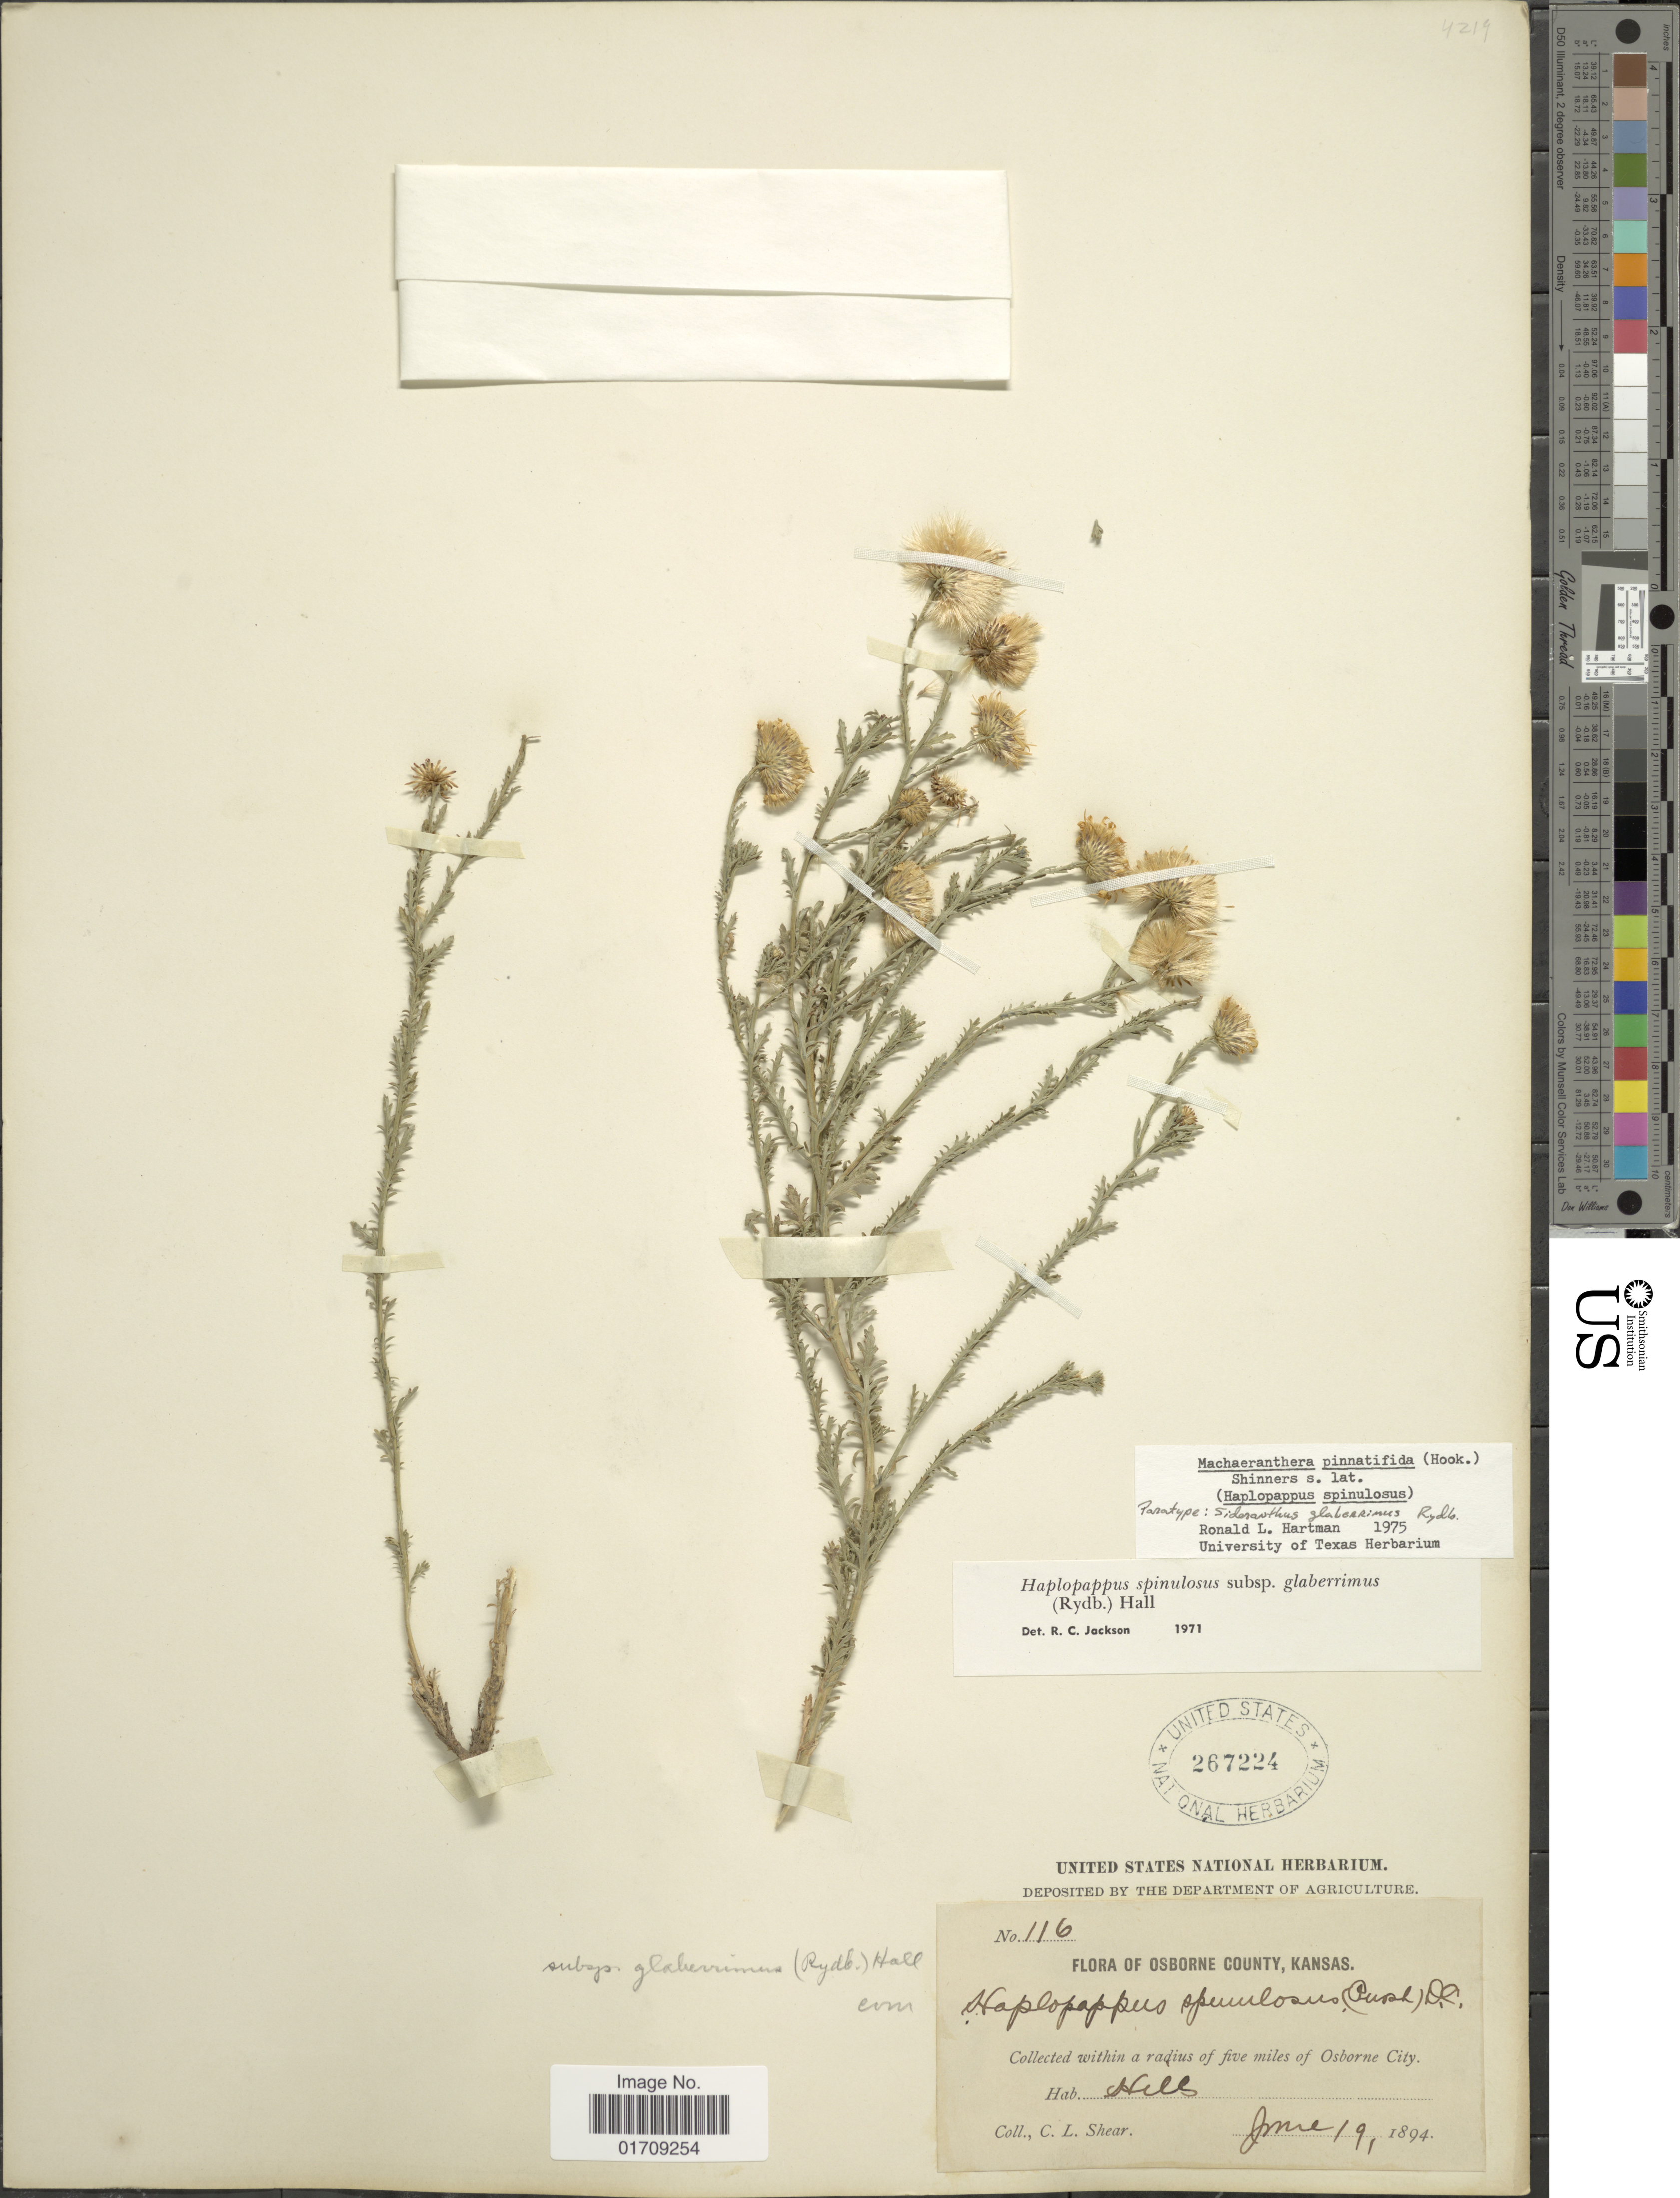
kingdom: Plantae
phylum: Tracheophyta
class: Magnoliopsida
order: Asterales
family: Asteraceae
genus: Machaeranthera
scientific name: Machaeranthera pinnatifida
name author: (Hook.) Shinners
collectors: C. L. Shear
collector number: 116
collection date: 1894-06-19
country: United States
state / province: Kansas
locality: Osborne County, five miles of Osborne City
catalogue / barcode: US 267224